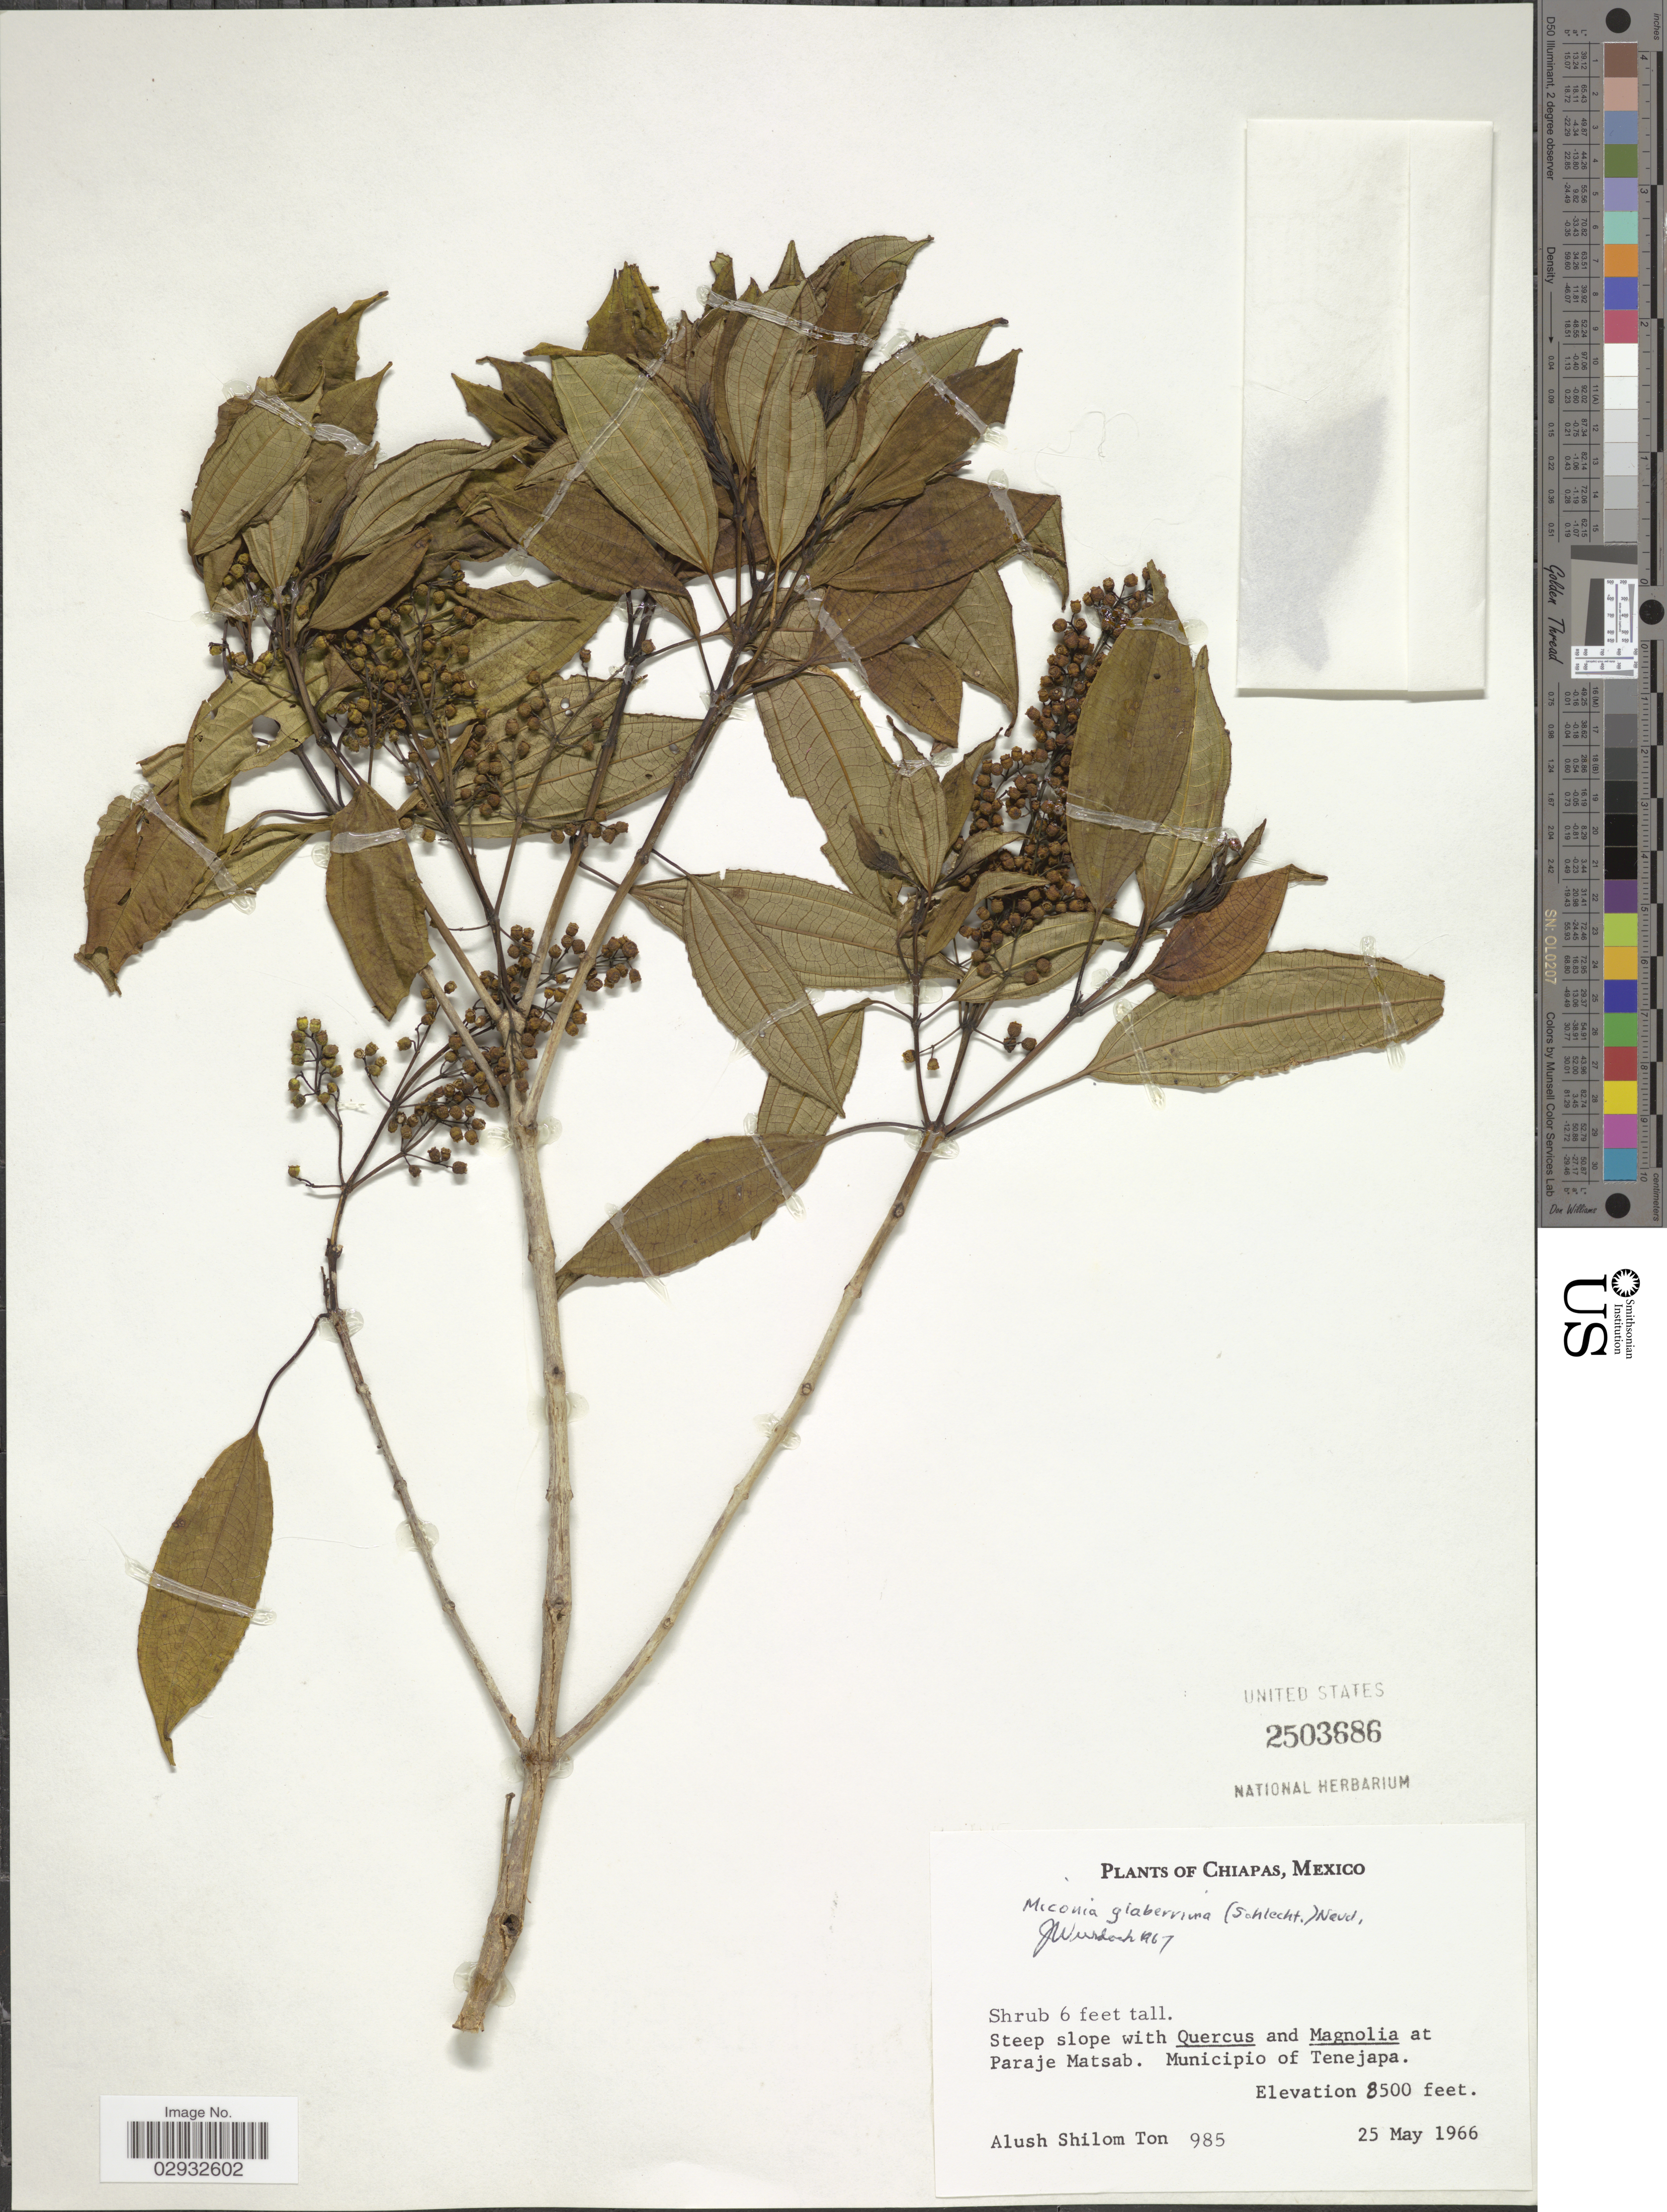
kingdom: Plantae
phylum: Tracheophyta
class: Magnoliopsida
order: Myrtales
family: Melastomataceae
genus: Miconia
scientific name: Miconia glaberrima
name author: (Schltdl.) Naudin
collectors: A. S. Ton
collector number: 985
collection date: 1966-05-25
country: Mexico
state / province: Chiapas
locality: At Paraje Matsab. Municipio of Tenejapa.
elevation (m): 2591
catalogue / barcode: US 2503686